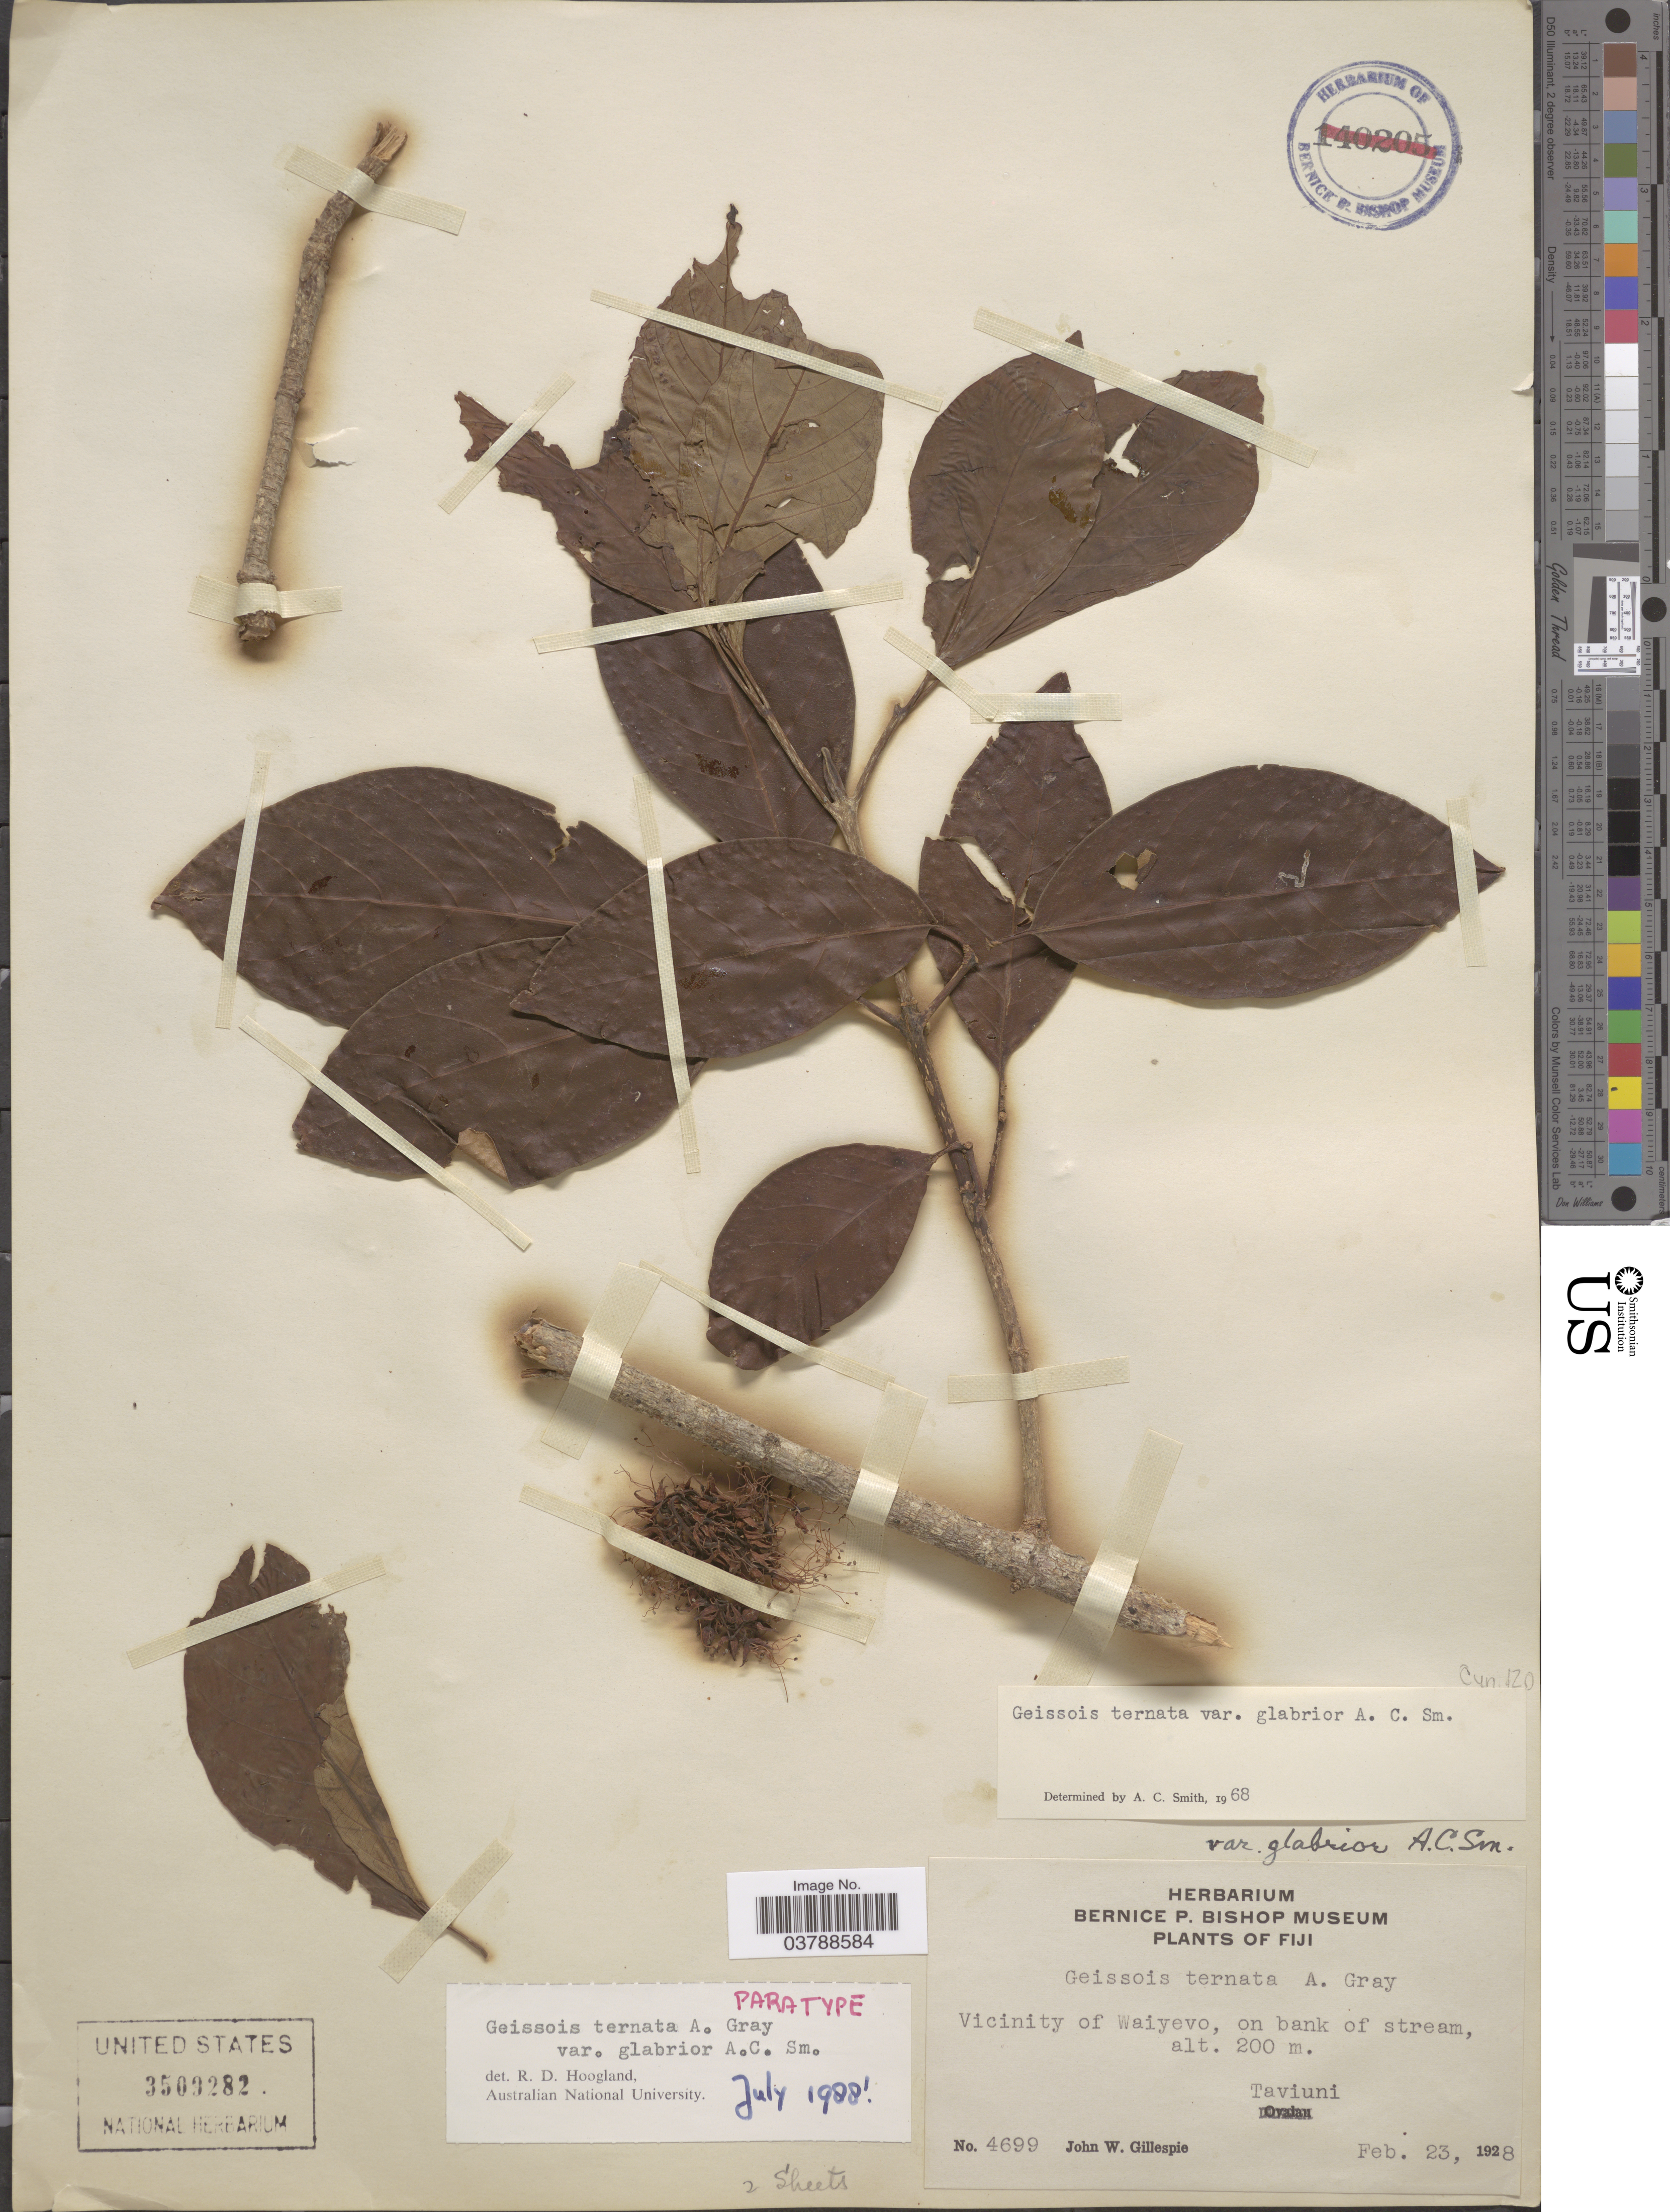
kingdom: Plantae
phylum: Tracheophyta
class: Magnoliopsida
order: Oxalidales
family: Cunoniaceae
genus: Geissois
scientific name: Geissois ternata var. glabrior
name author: A.C. Sm.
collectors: J. W. Gillespie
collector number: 4699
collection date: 1928-02-23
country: Fiji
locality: Vicinity of Waiyevo, on bank of stream. Taviuni.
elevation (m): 200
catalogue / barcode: US 3509282